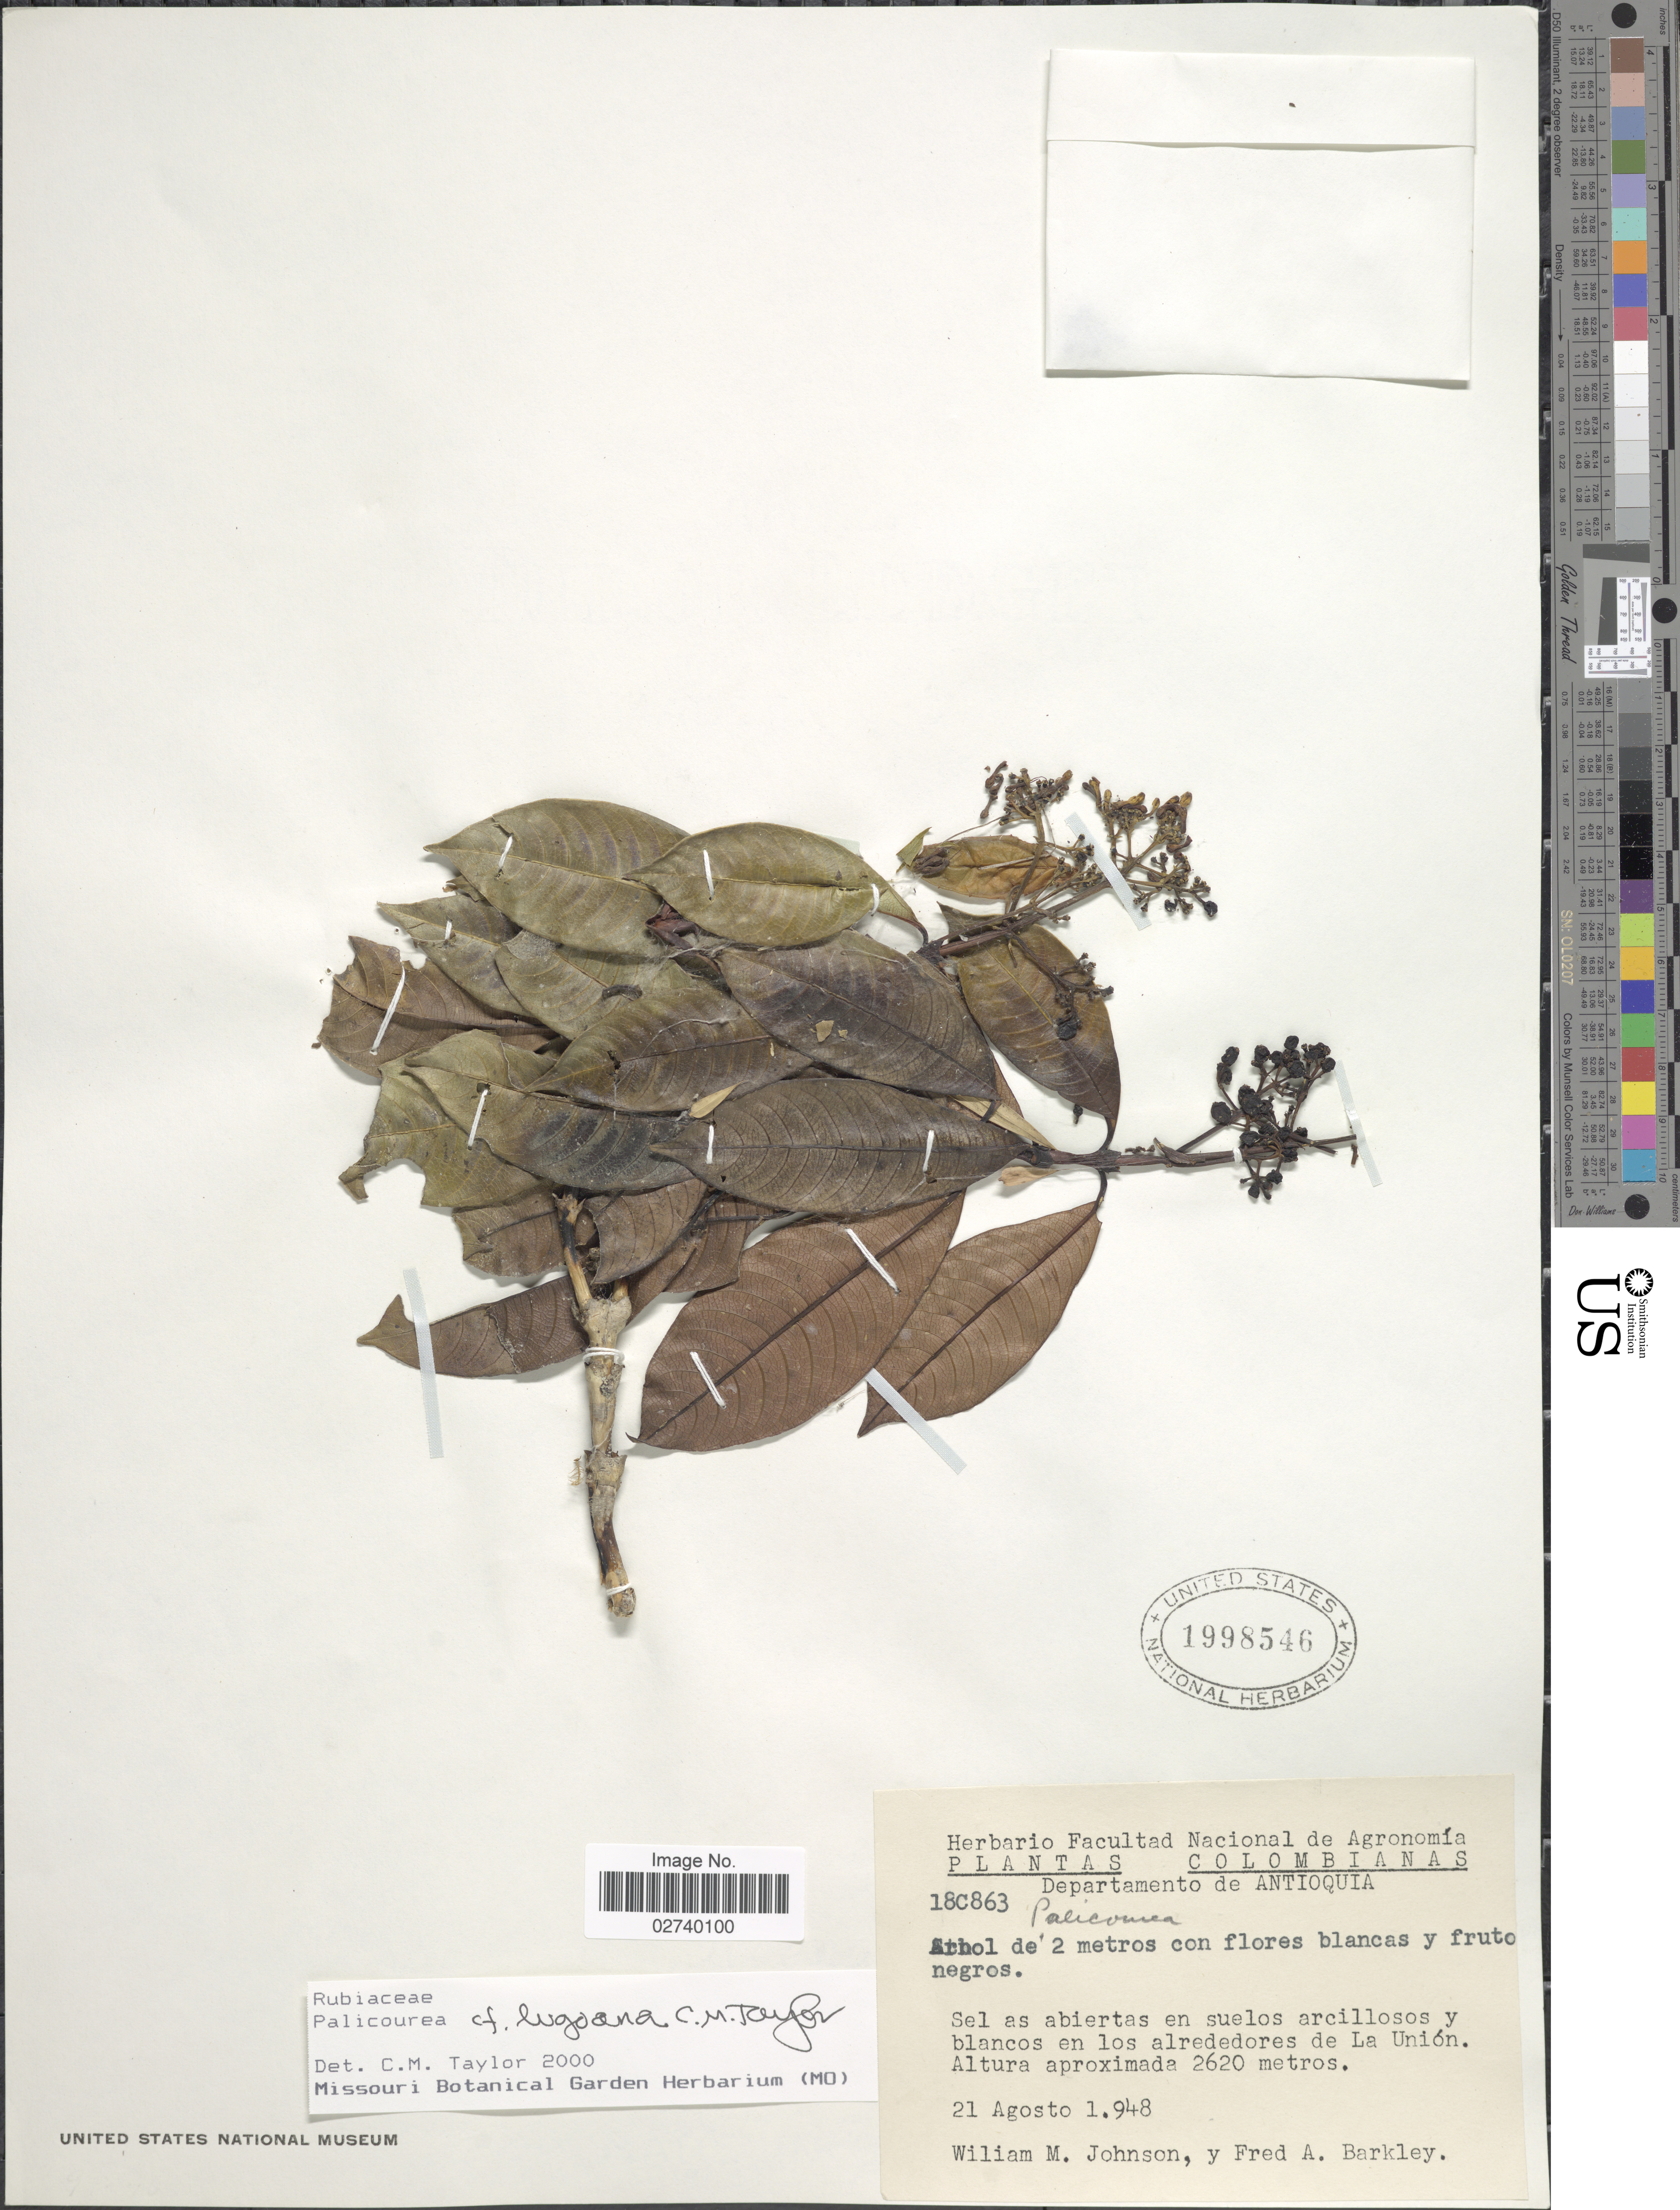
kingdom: Plantae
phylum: Tracheophyta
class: Magnoliopsida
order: Gentianales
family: Rubiaceae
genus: Palicourea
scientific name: Palicourea lugoana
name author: C.M. Taylor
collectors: W. M. Johnson & F. A. Barkley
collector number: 18C863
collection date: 1948-08-21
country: Colombia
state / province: Antioquia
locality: En los alrededores de La Union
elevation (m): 2620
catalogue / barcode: US 1998546